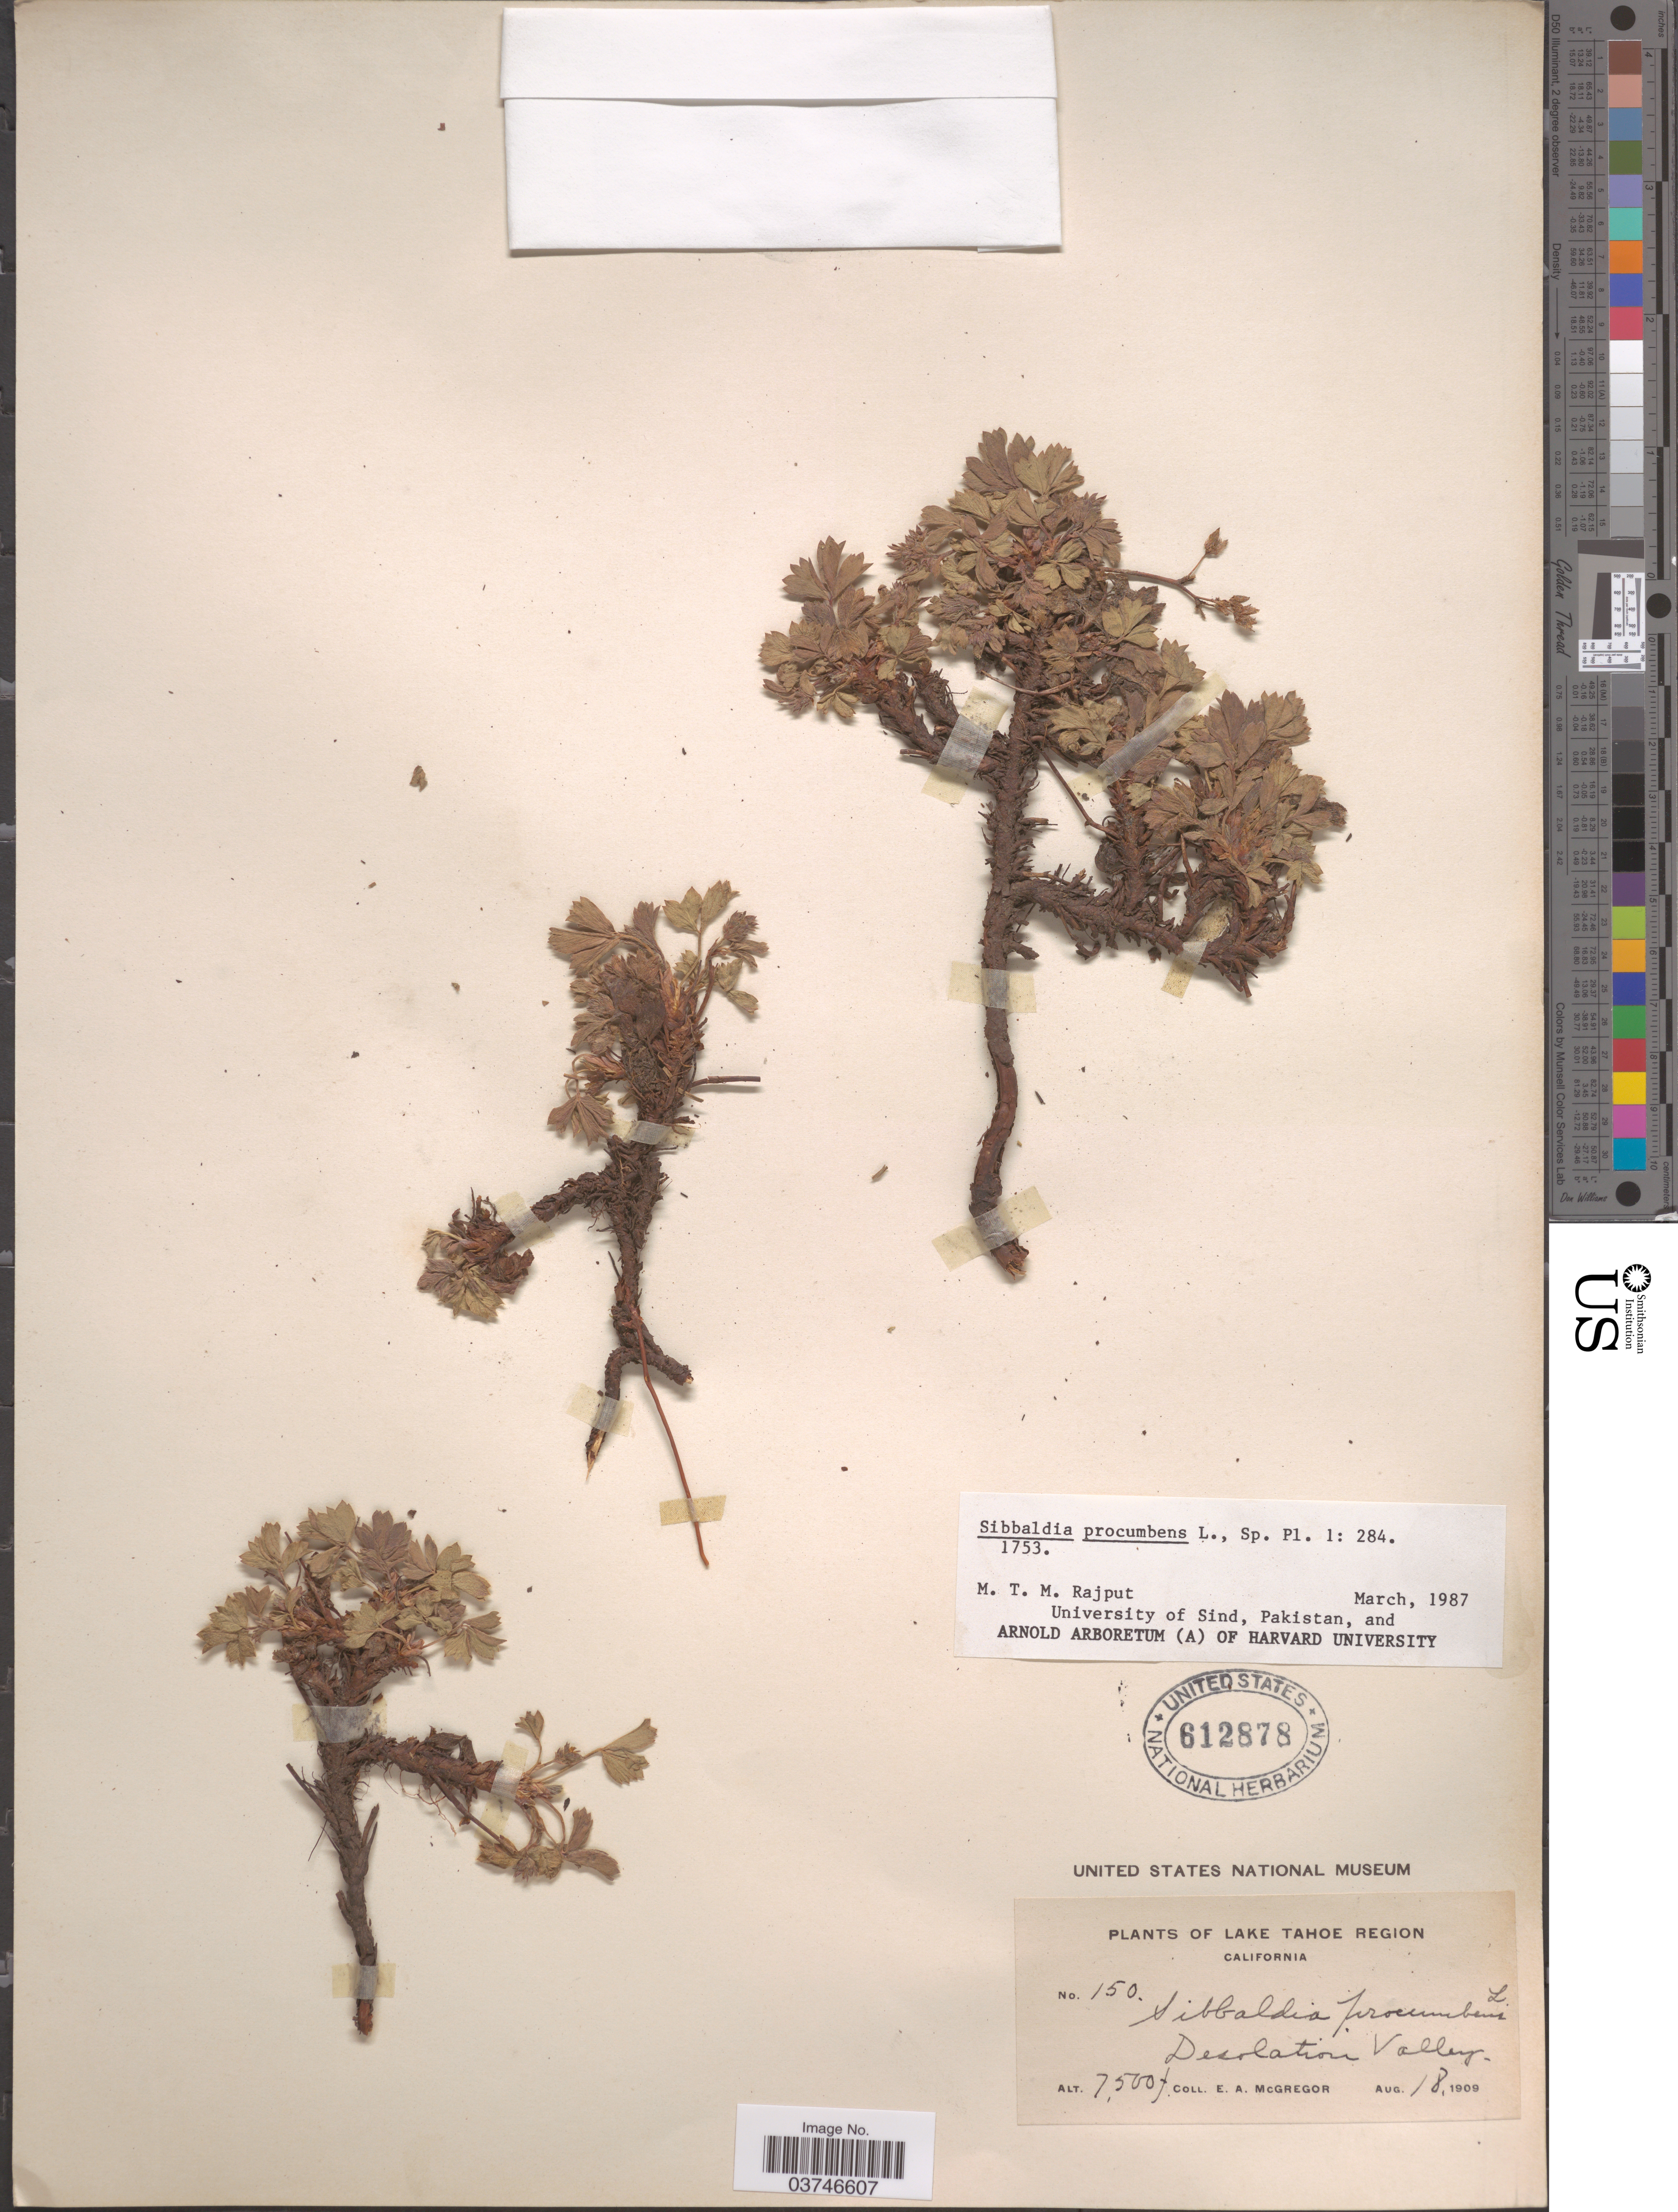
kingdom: Plantae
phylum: Tracheophyta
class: Magnoliopsida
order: Rosales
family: Rosaceae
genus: Sibbaldia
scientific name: Sibbaldia procumbens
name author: L.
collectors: E. A. McGregor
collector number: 150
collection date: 1909-08-18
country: United States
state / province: California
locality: Lake Tahoe Region. Desolation Valley.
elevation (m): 2286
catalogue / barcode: US 612878